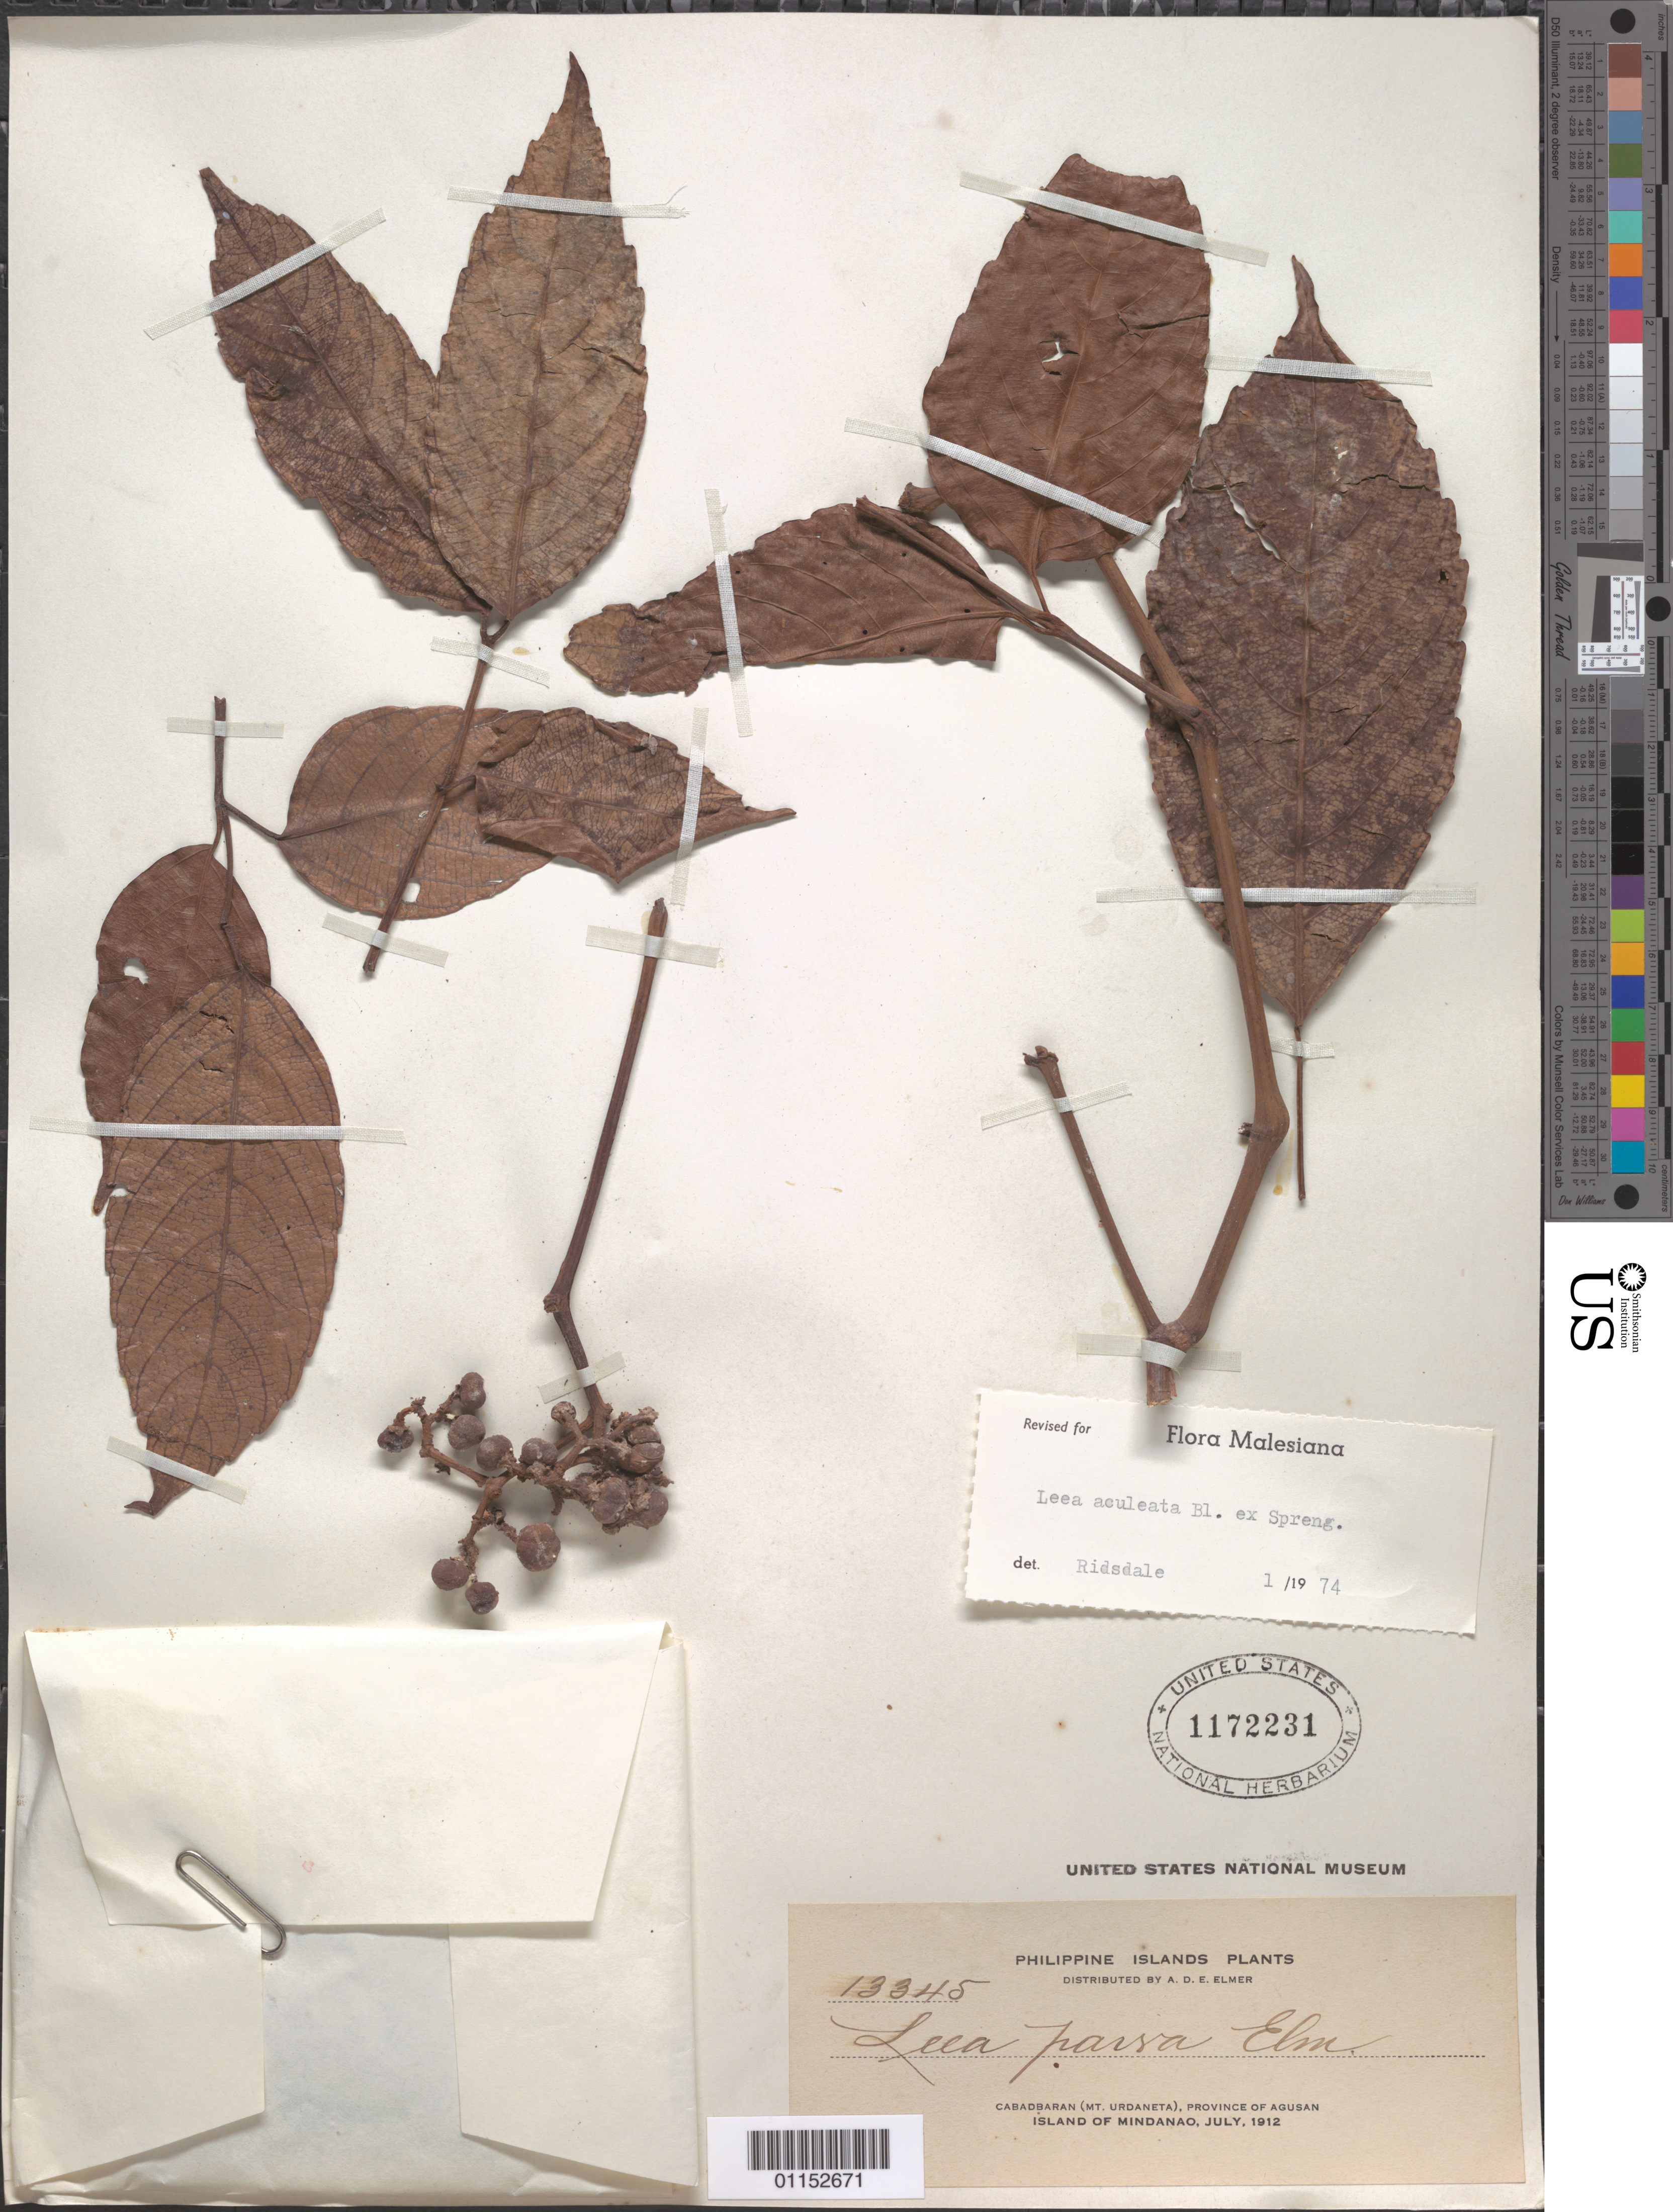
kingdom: Plantae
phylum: Tracheophyta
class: Magnoliopsida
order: Vitales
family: Vitaceae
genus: Leea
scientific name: Leea aculeata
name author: Blume ex Spreng.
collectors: A. D. E. Elmer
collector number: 13345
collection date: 1912-07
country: Philippines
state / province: Caraga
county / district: Agusan del Norte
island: Mindanao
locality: Cabadbaran (Mt Urdaneta).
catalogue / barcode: US 1172231